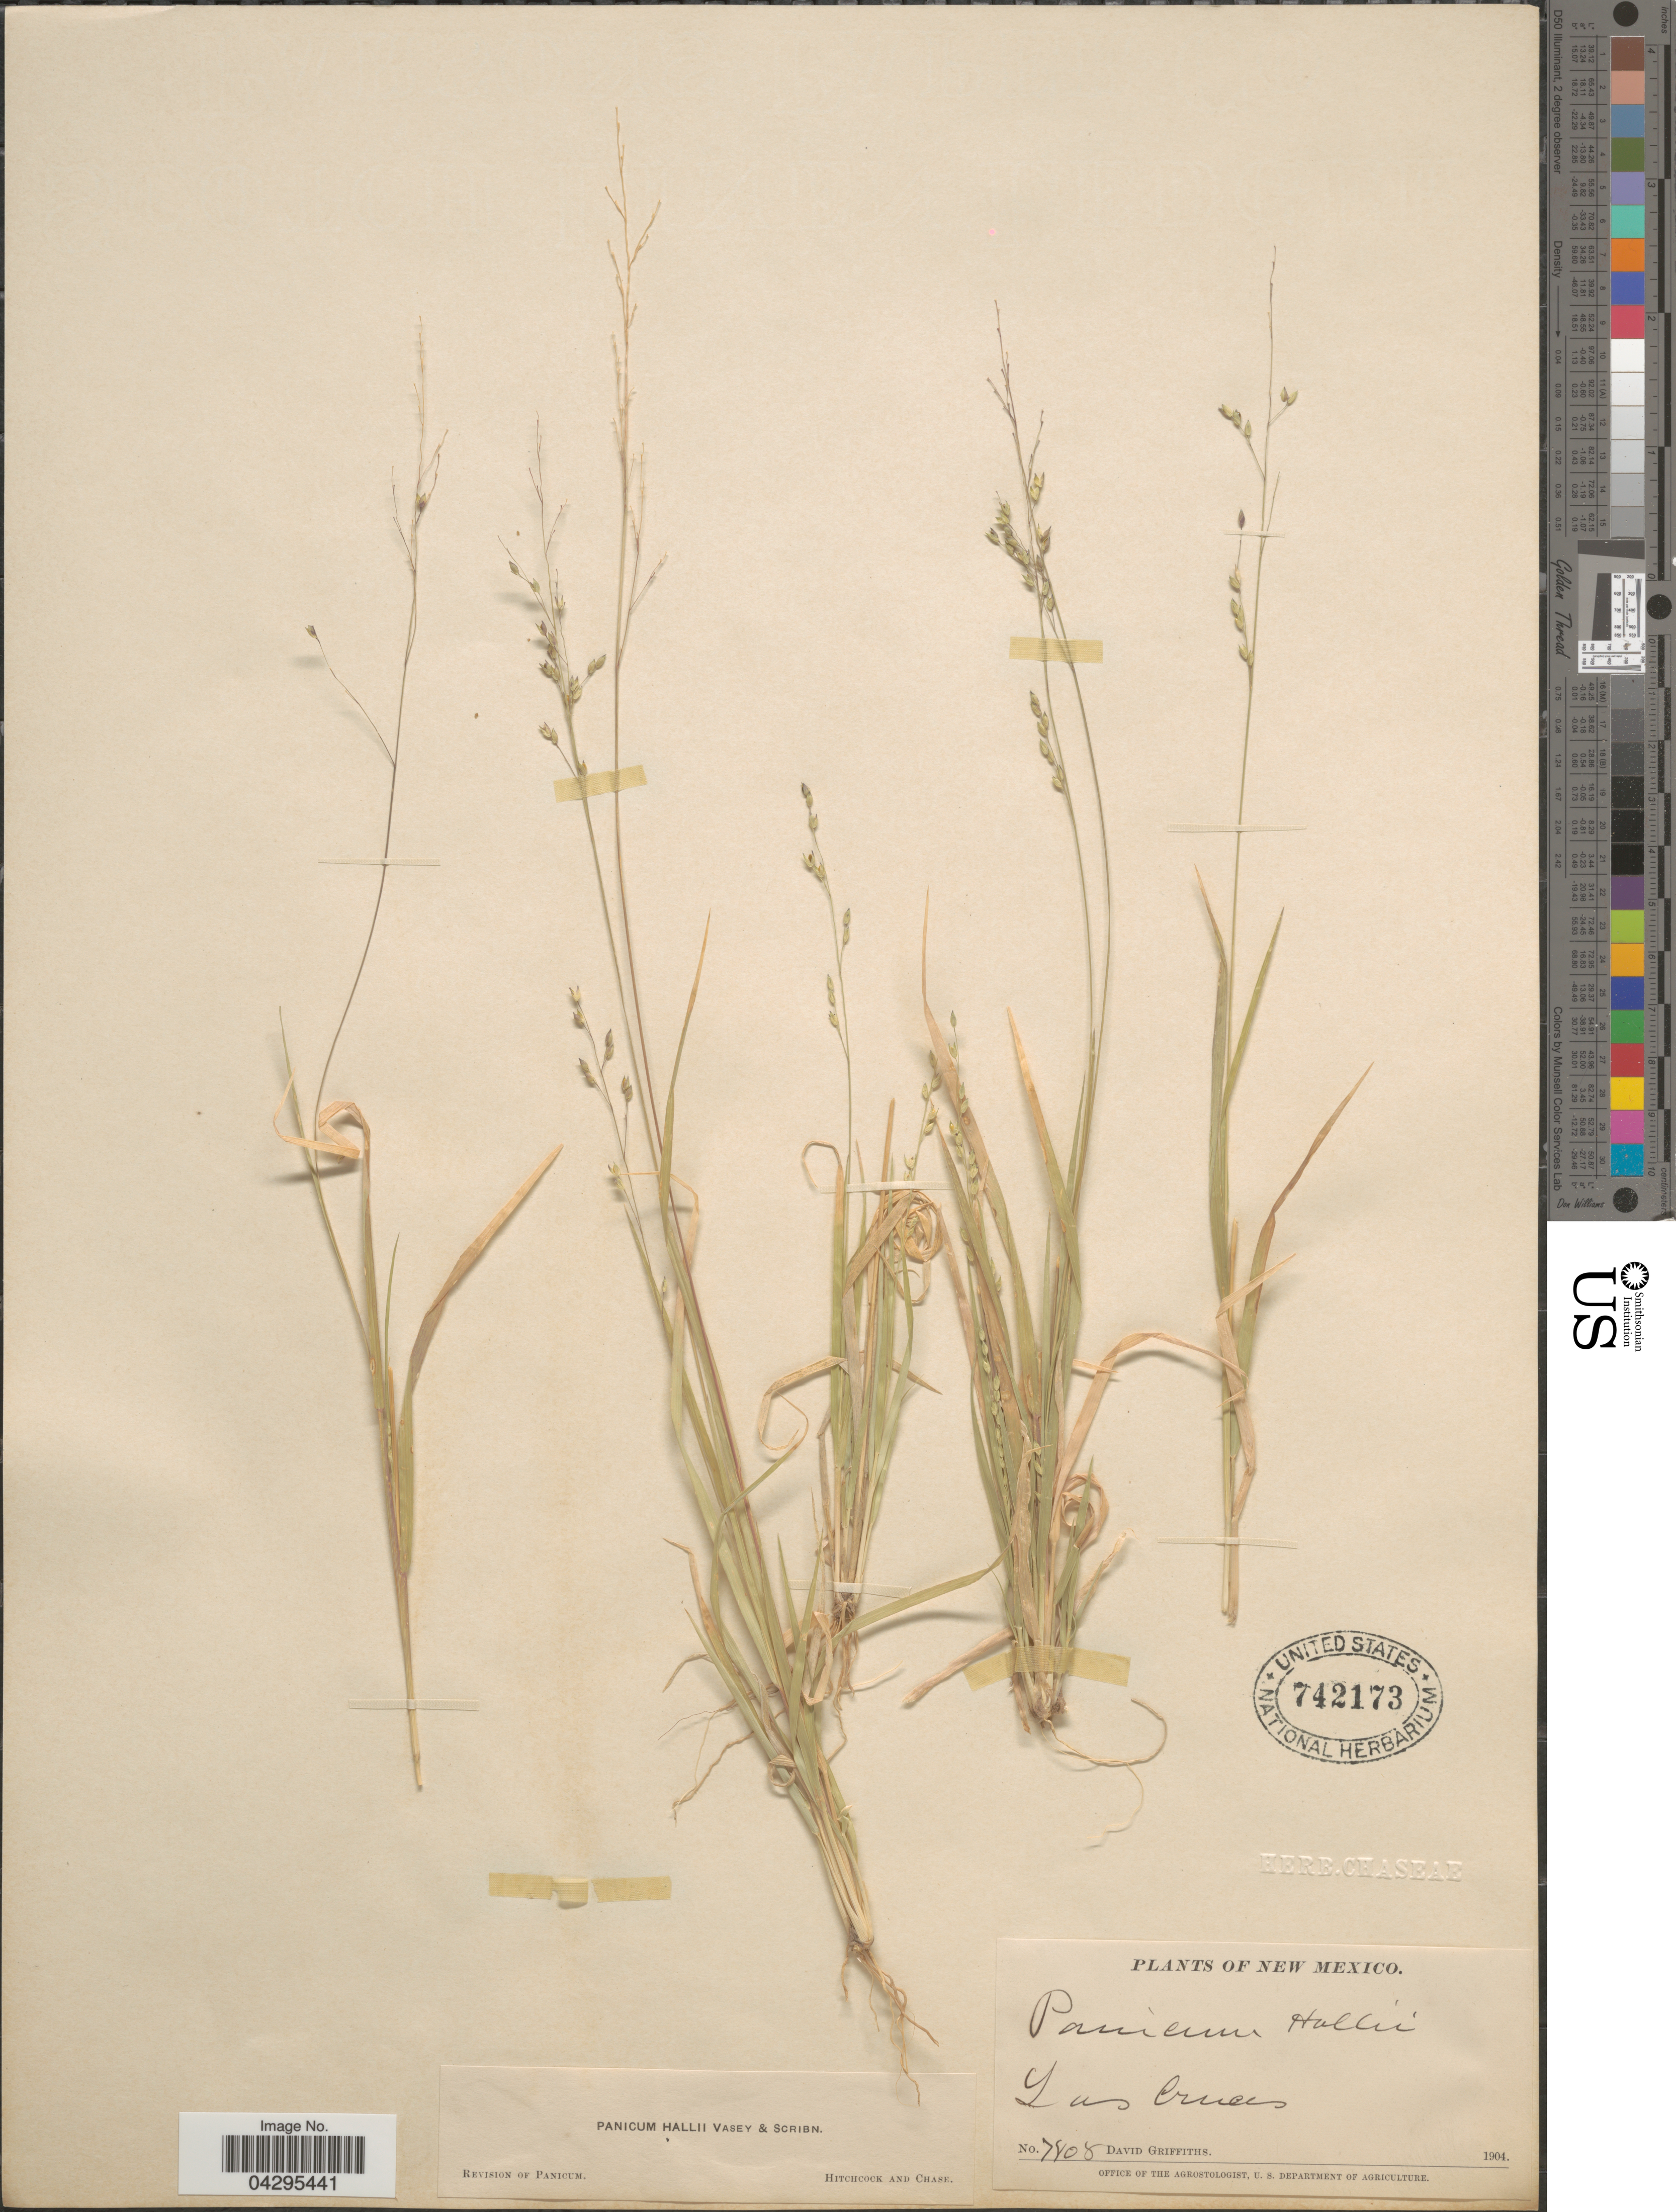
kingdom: Plantae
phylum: Tracheophyta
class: Liliopsida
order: Poales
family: Poaceae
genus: Panicum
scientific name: Panicum hallii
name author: Vasey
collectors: D. Griffiths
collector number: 7808*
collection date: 1904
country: United States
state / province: New Mexico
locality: Las Cruces.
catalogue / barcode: US 742173